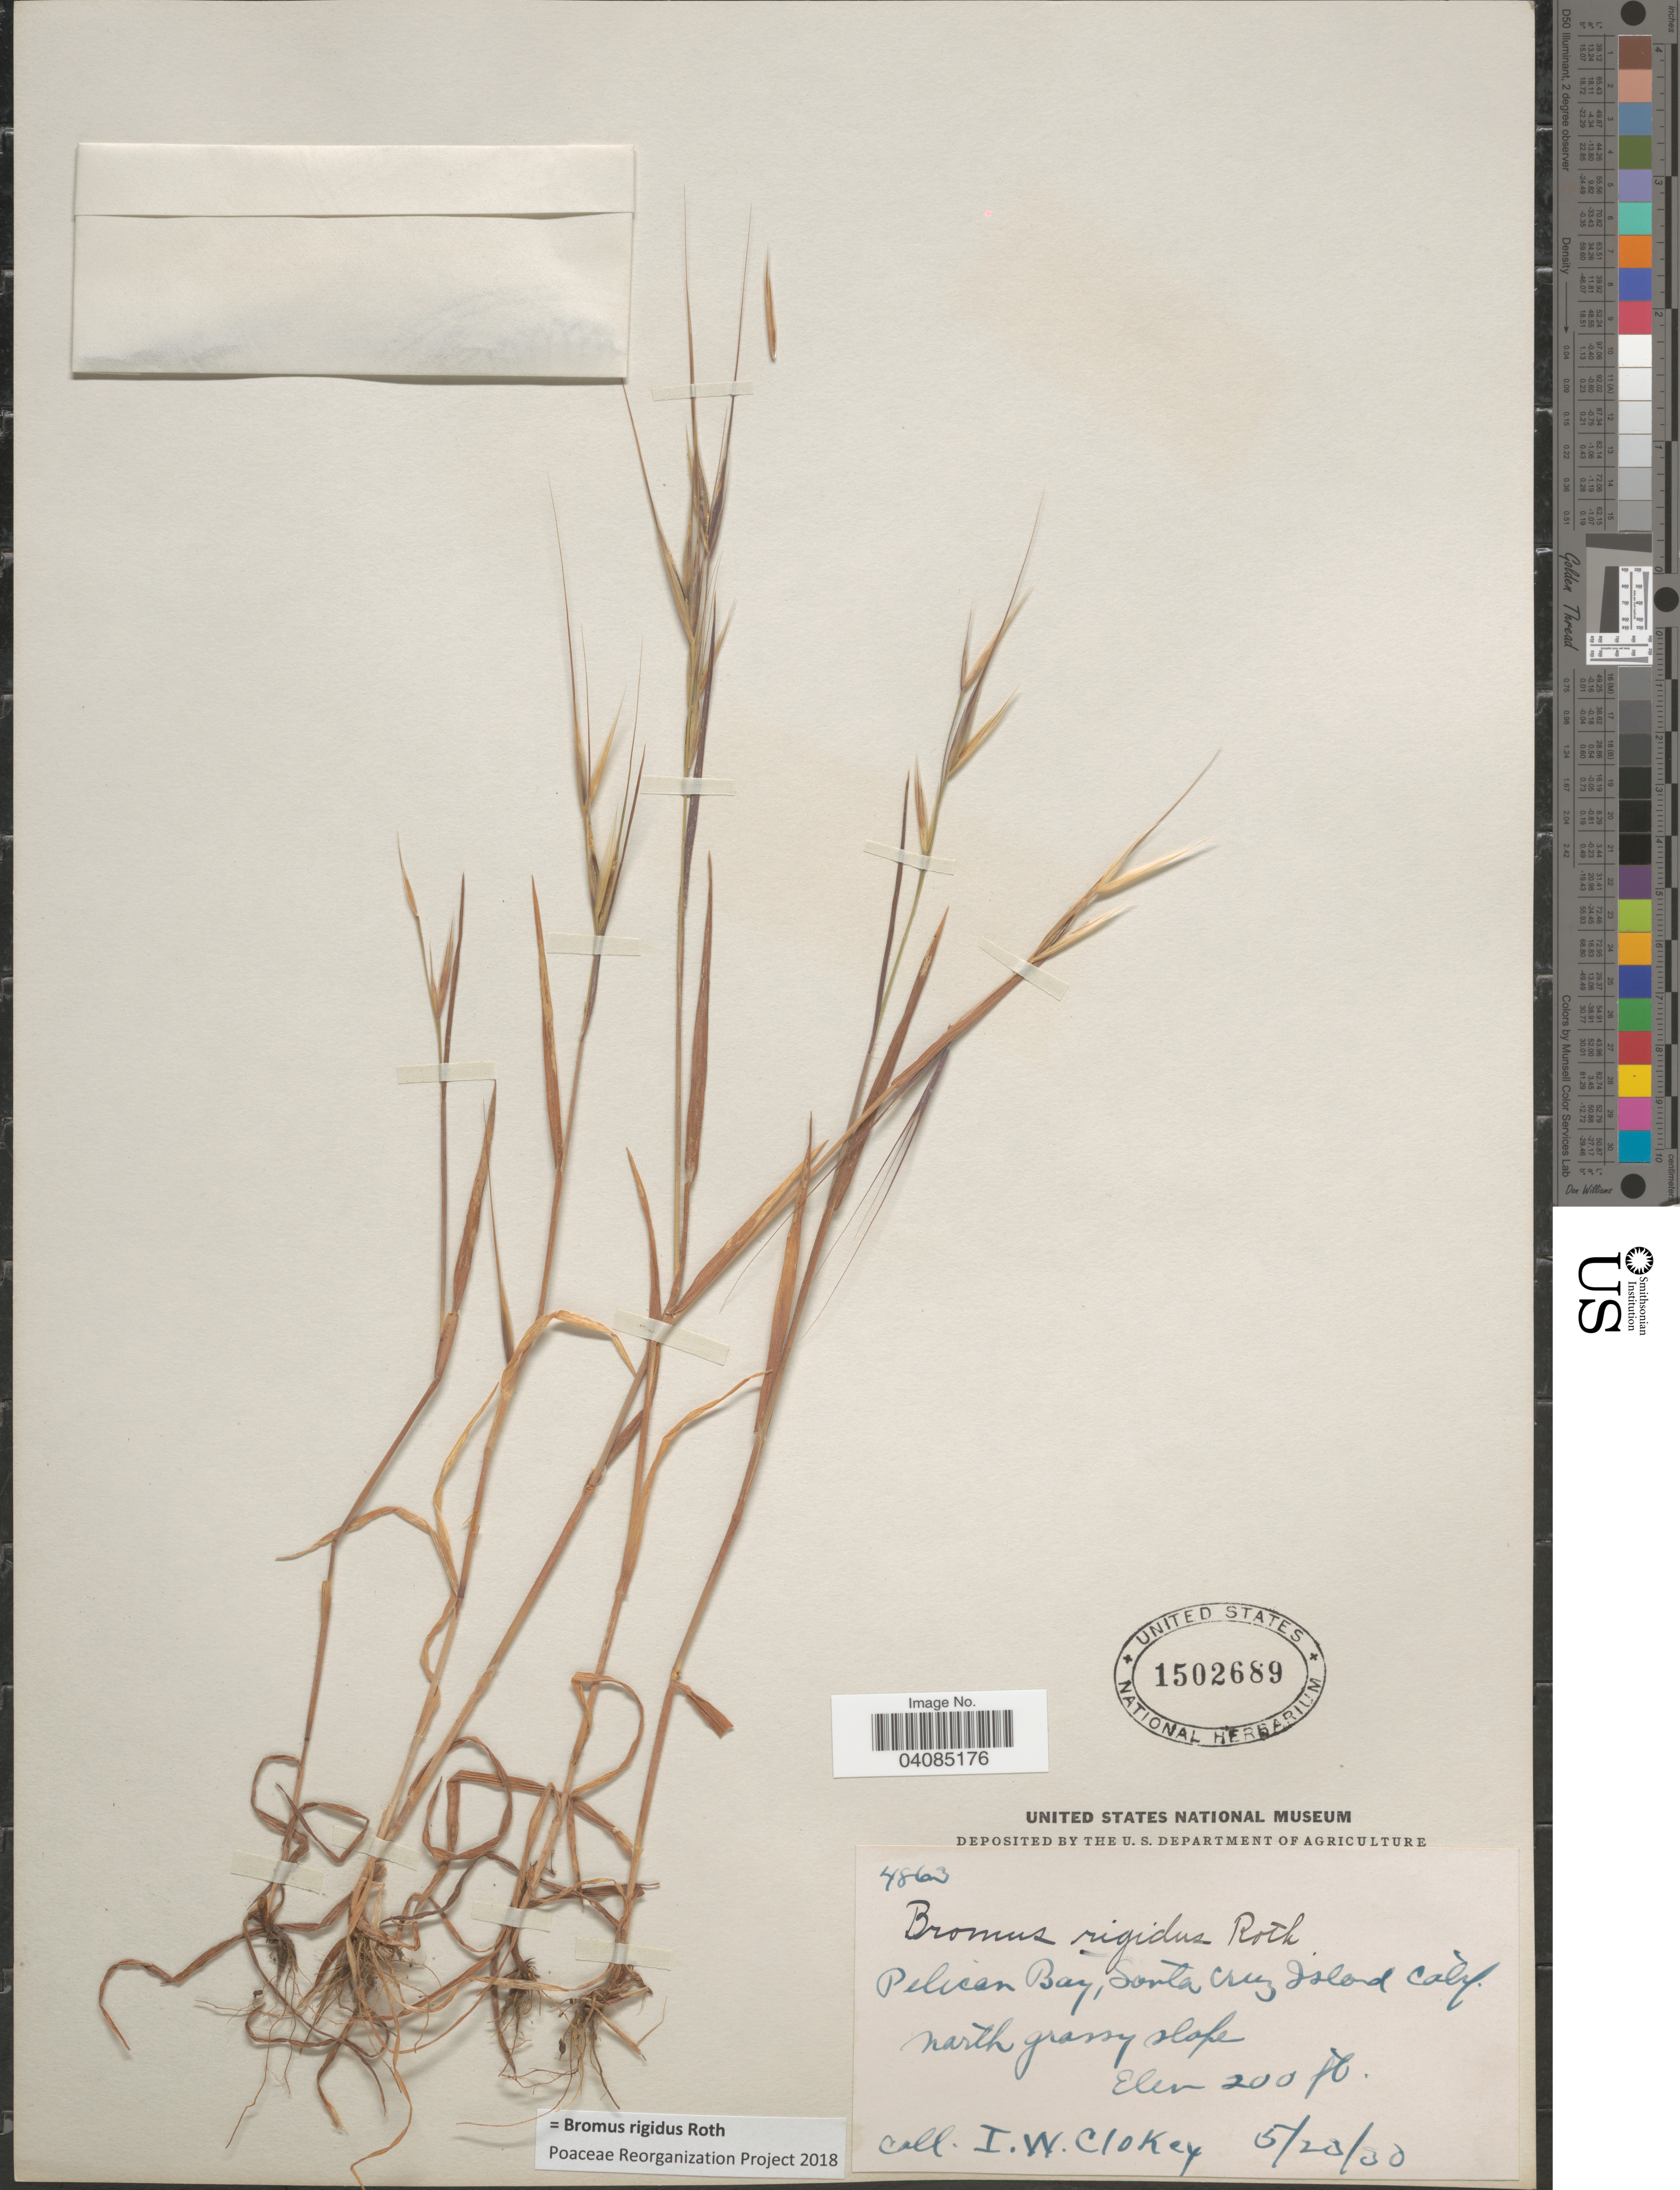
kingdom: Plantae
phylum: Tracheophyta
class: Liliopsida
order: Poales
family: Poaceae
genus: Bromus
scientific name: Bromus rigidus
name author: Roth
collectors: I. W. Clokey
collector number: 4863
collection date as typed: Transcribed d/m/y: 28/5/30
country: United States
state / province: California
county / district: Santa Barbara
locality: Pelican Bay, Santa Cruz Island. North grassy slope.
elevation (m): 61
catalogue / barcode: US 1502689